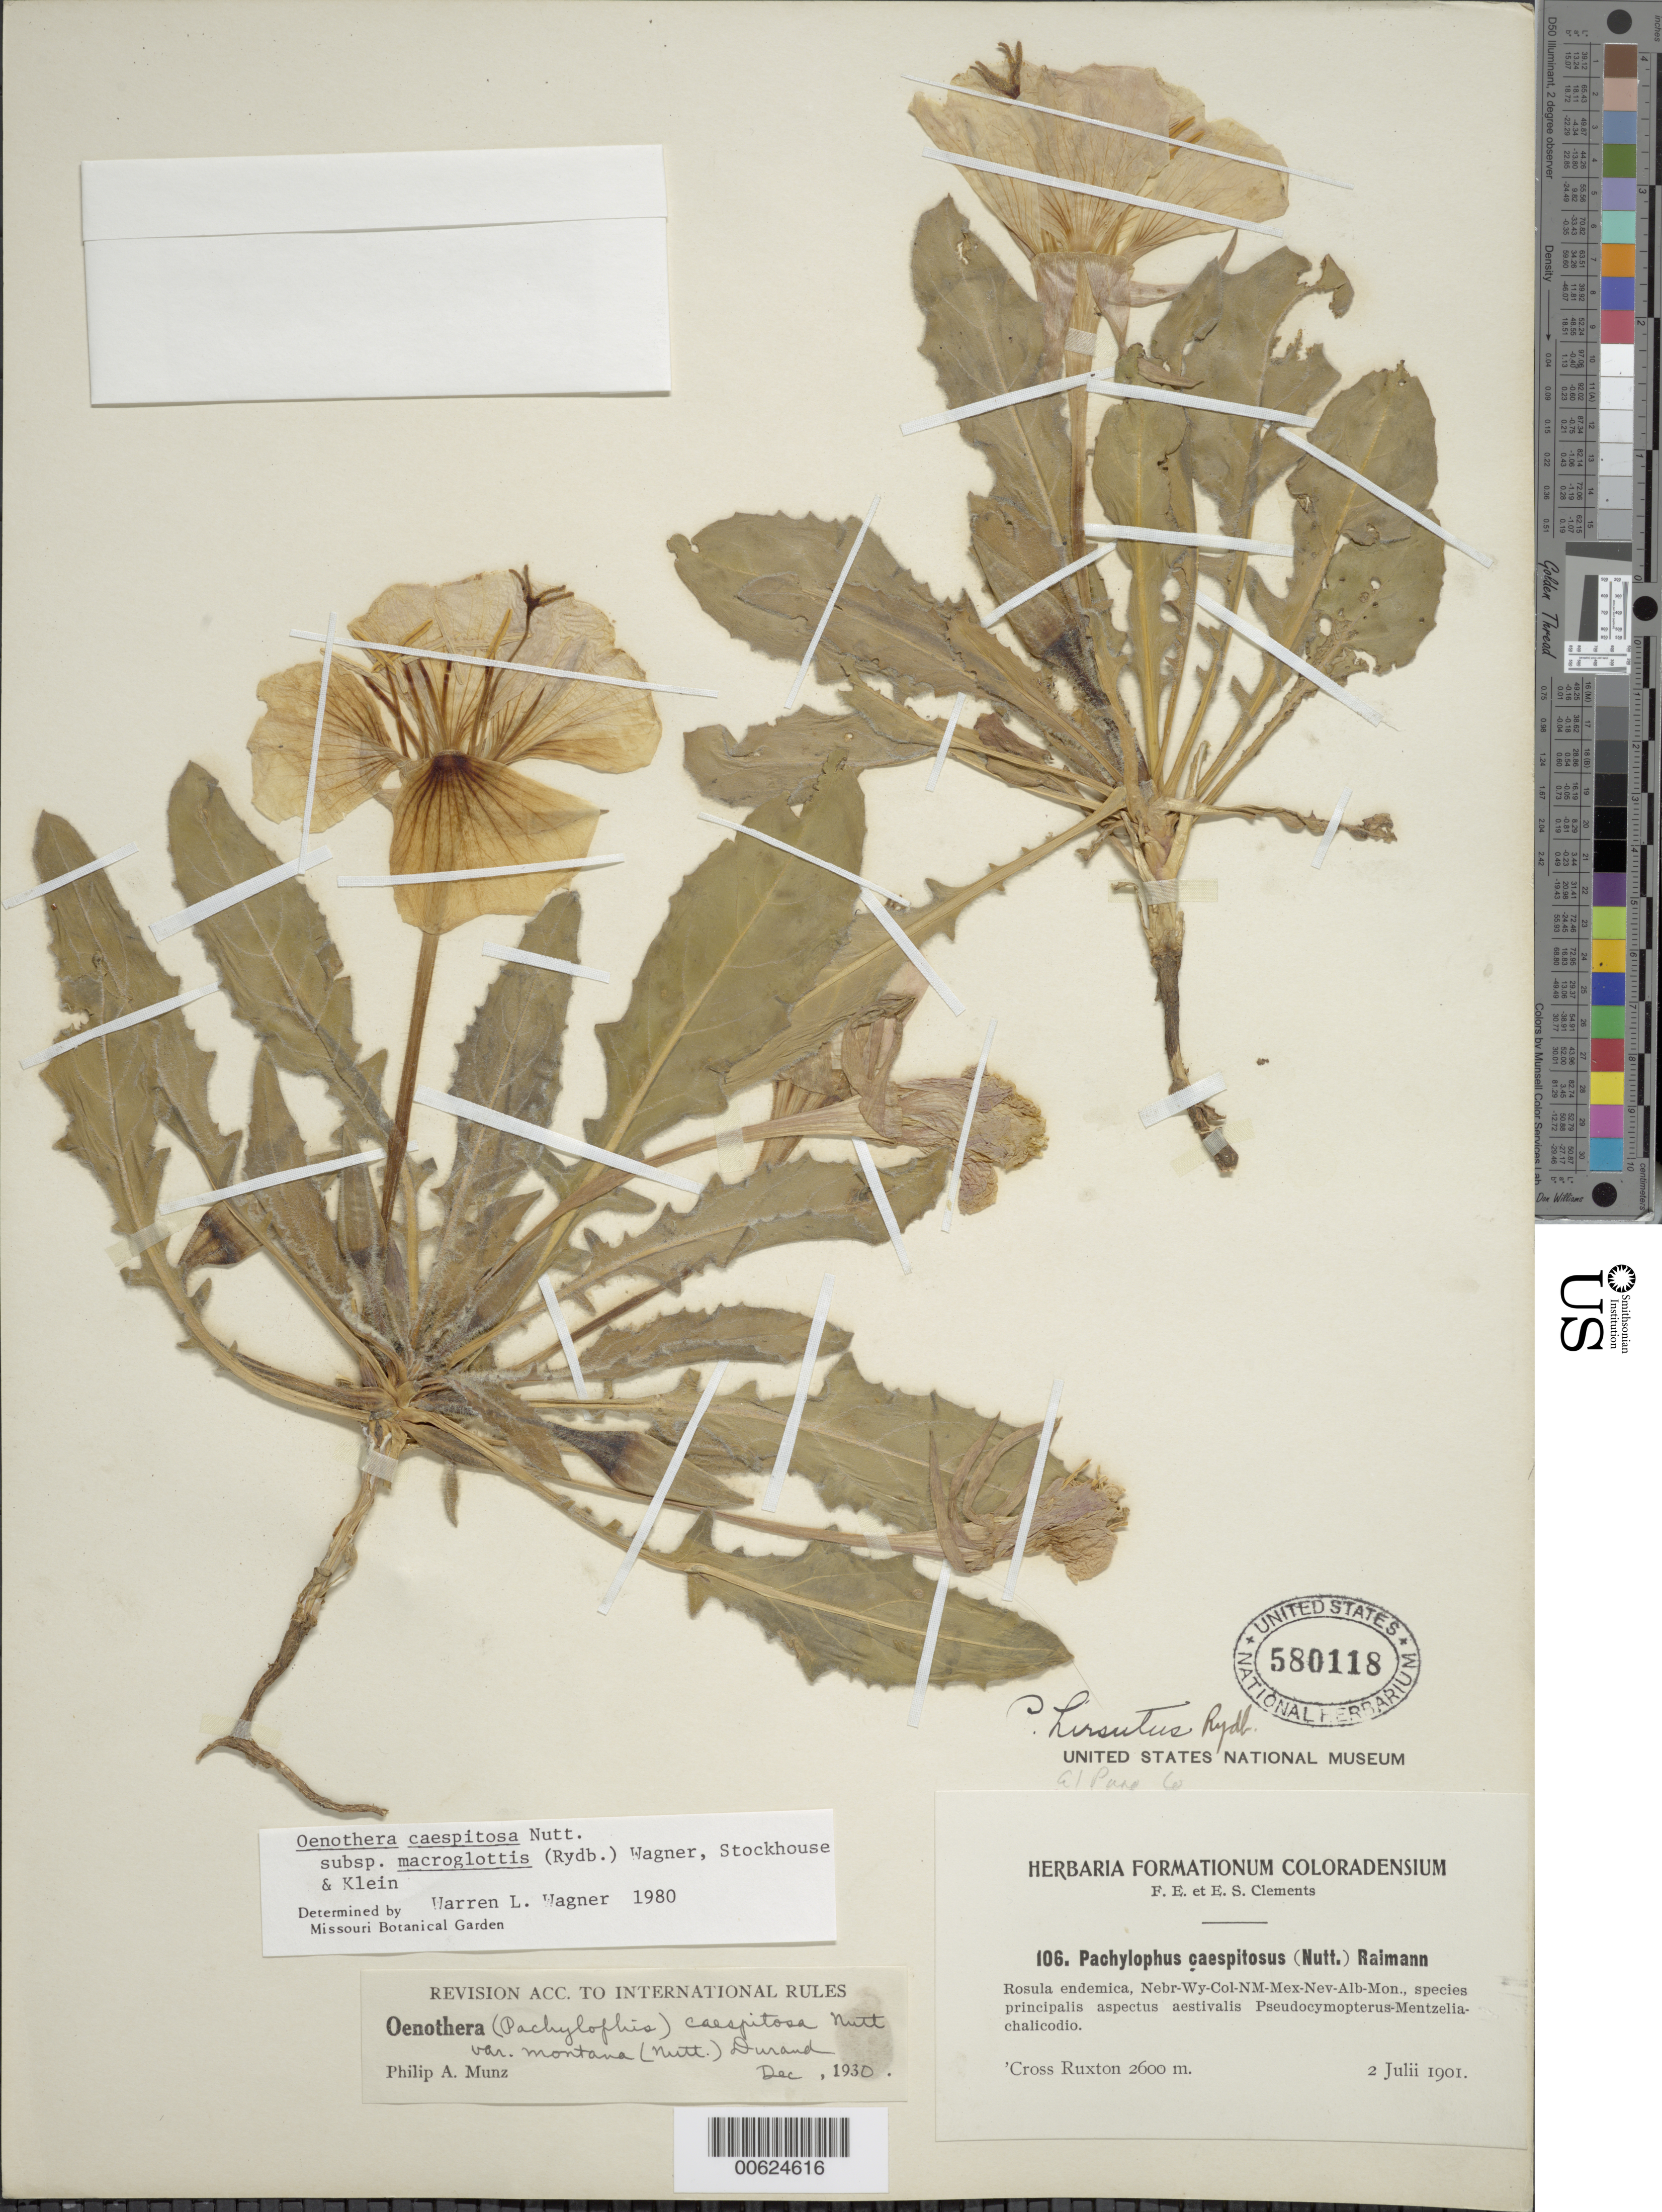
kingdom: Plantae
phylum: Tracheophyta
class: Magnoliopsida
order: Myrtales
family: Onagraceae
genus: Oenothera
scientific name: Oenothera cespitosa subsp. macroglottis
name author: (Rydb.) W.L. Wagner et al.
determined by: Wagner, W. L., (BOT), Smithsonian Institution - National Museum of Natural History (UNITED STATES)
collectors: F. E. Clements & E. S. Clements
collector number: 106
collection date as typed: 02 Jul 1901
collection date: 1901-07-02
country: United States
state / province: Colorado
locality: "Cros Ruxton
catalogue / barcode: US 580118